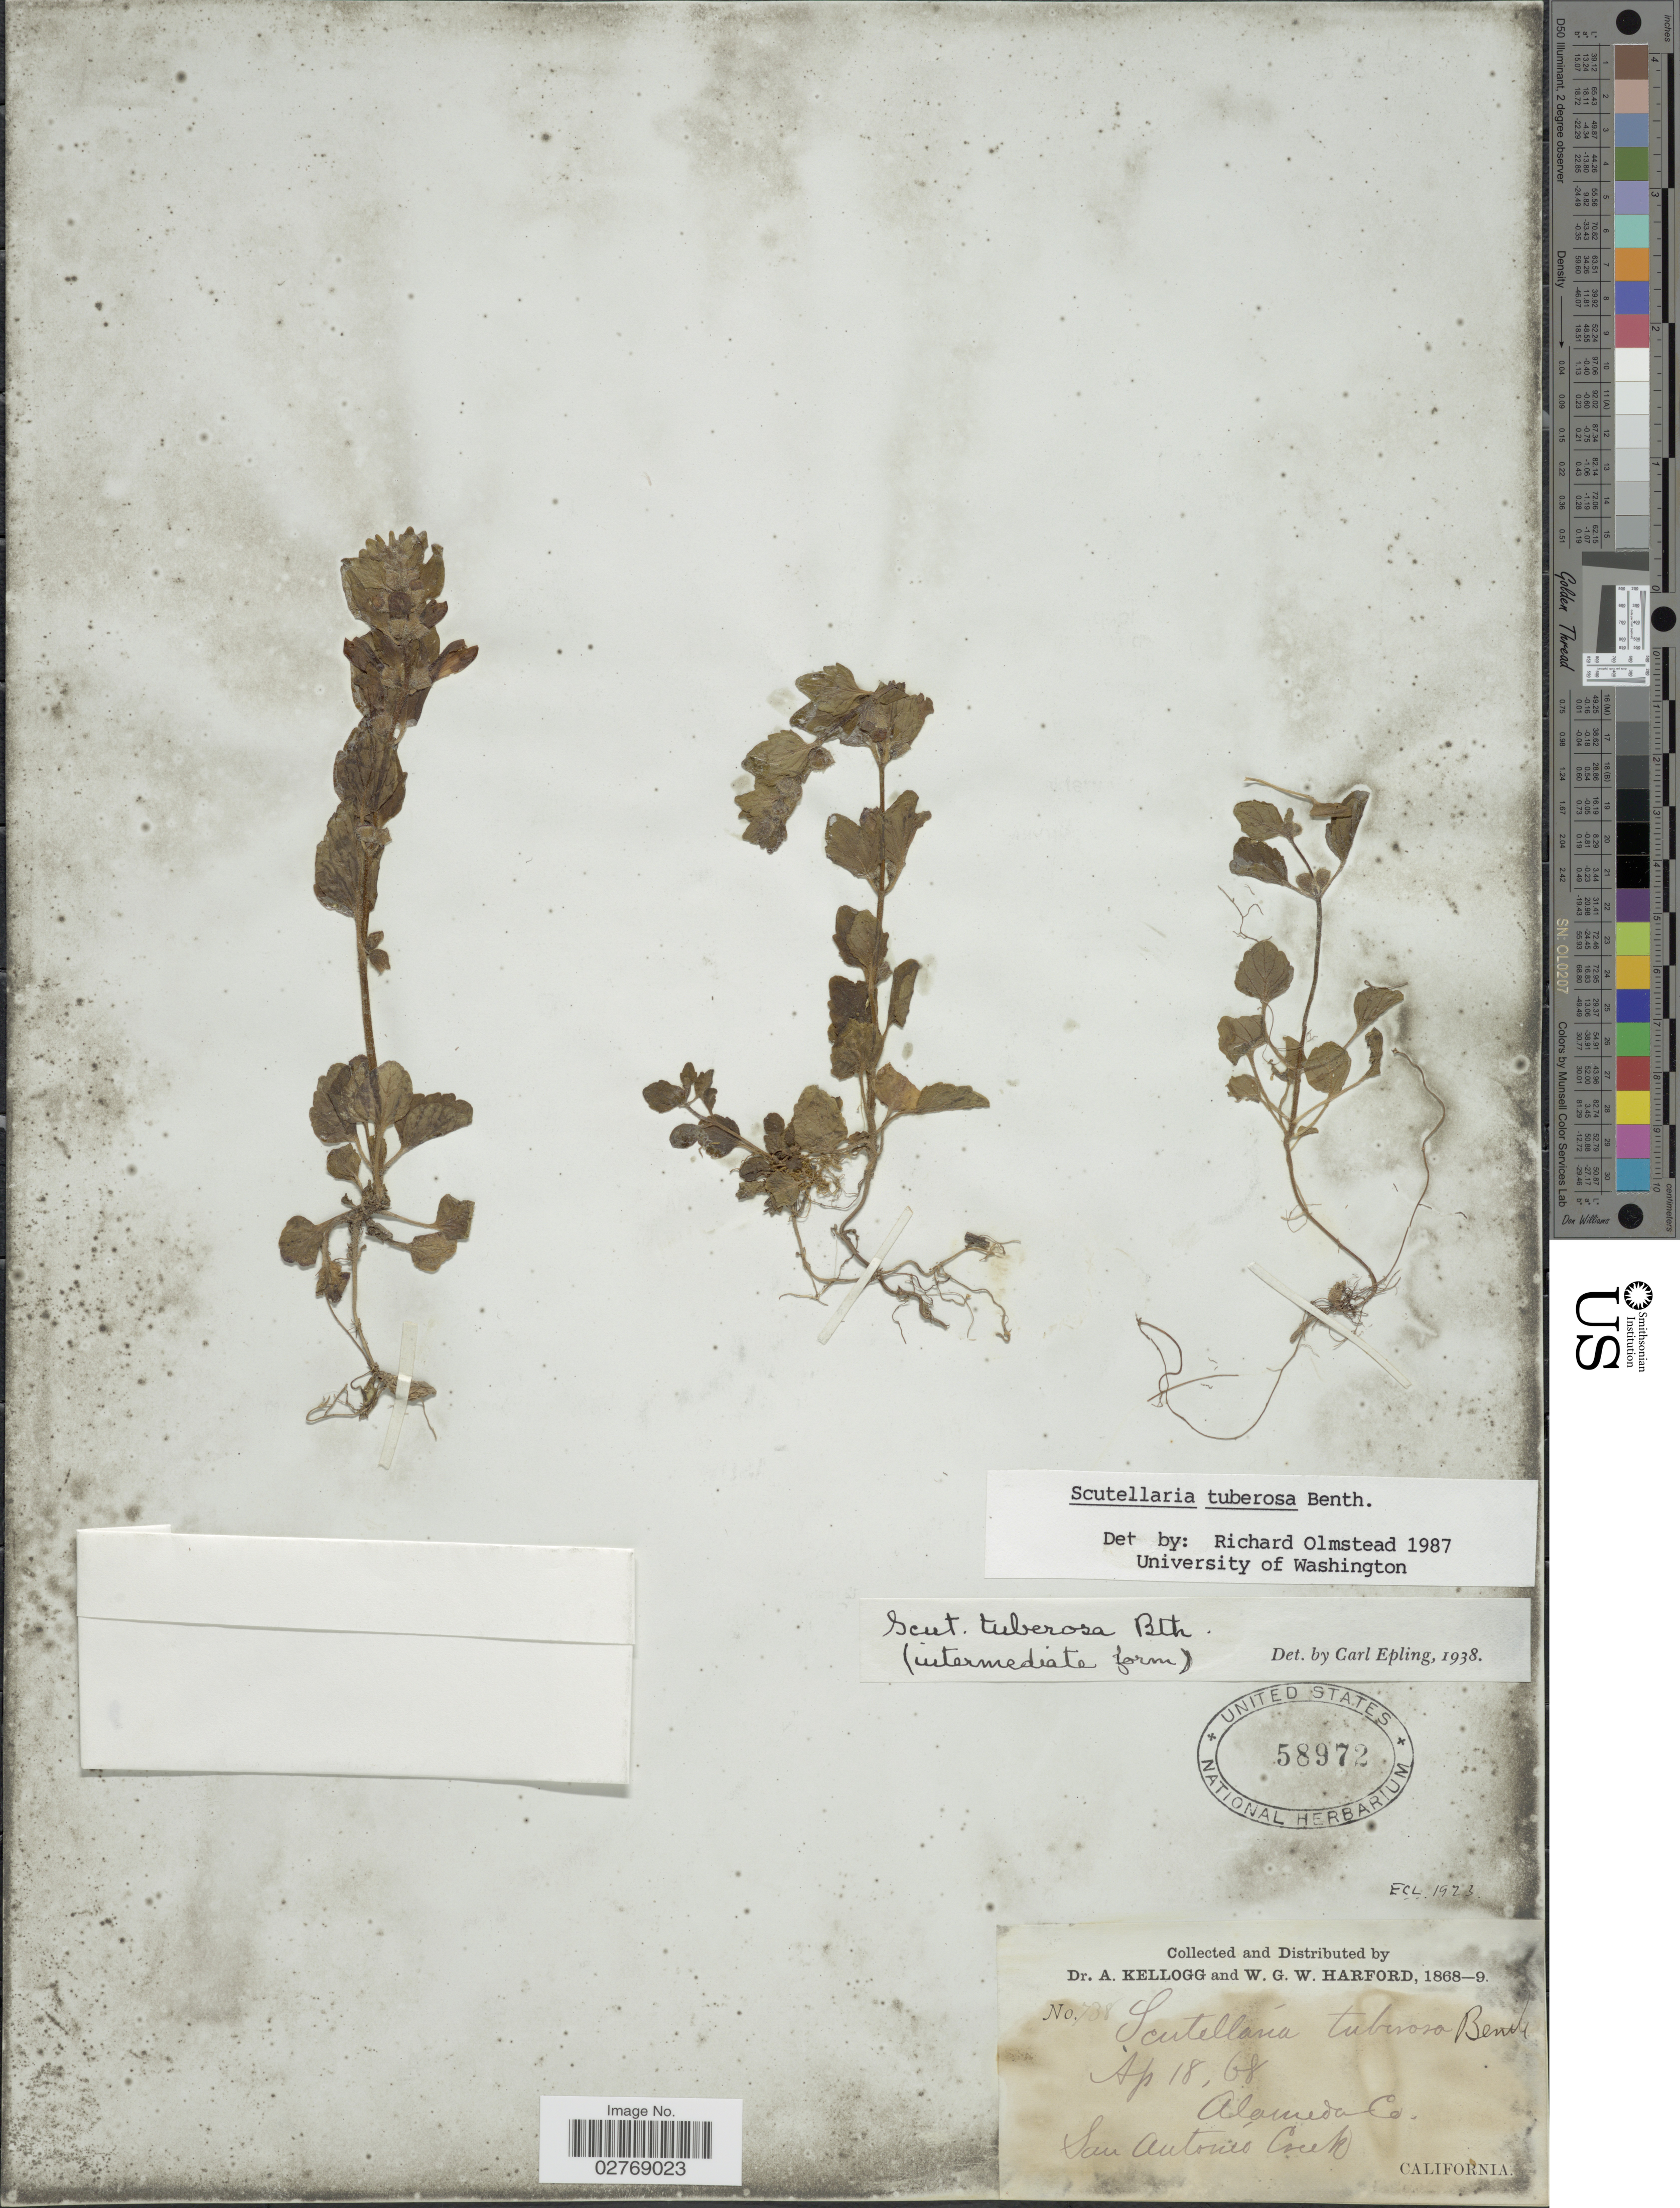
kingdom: Plantae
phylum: Tracheophyta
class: Magnoliopsida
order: Lamiales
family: Lamiaceae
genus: Scutellaria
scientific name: Scutellaria tuberosa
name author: Benth.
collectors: A. Kellogg & W. G. W. Harford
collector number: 738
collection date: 1868-04-18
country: United States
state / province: California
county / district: Alameda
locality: Alameda Co., San Antonio Creek.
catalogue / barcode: US 58972